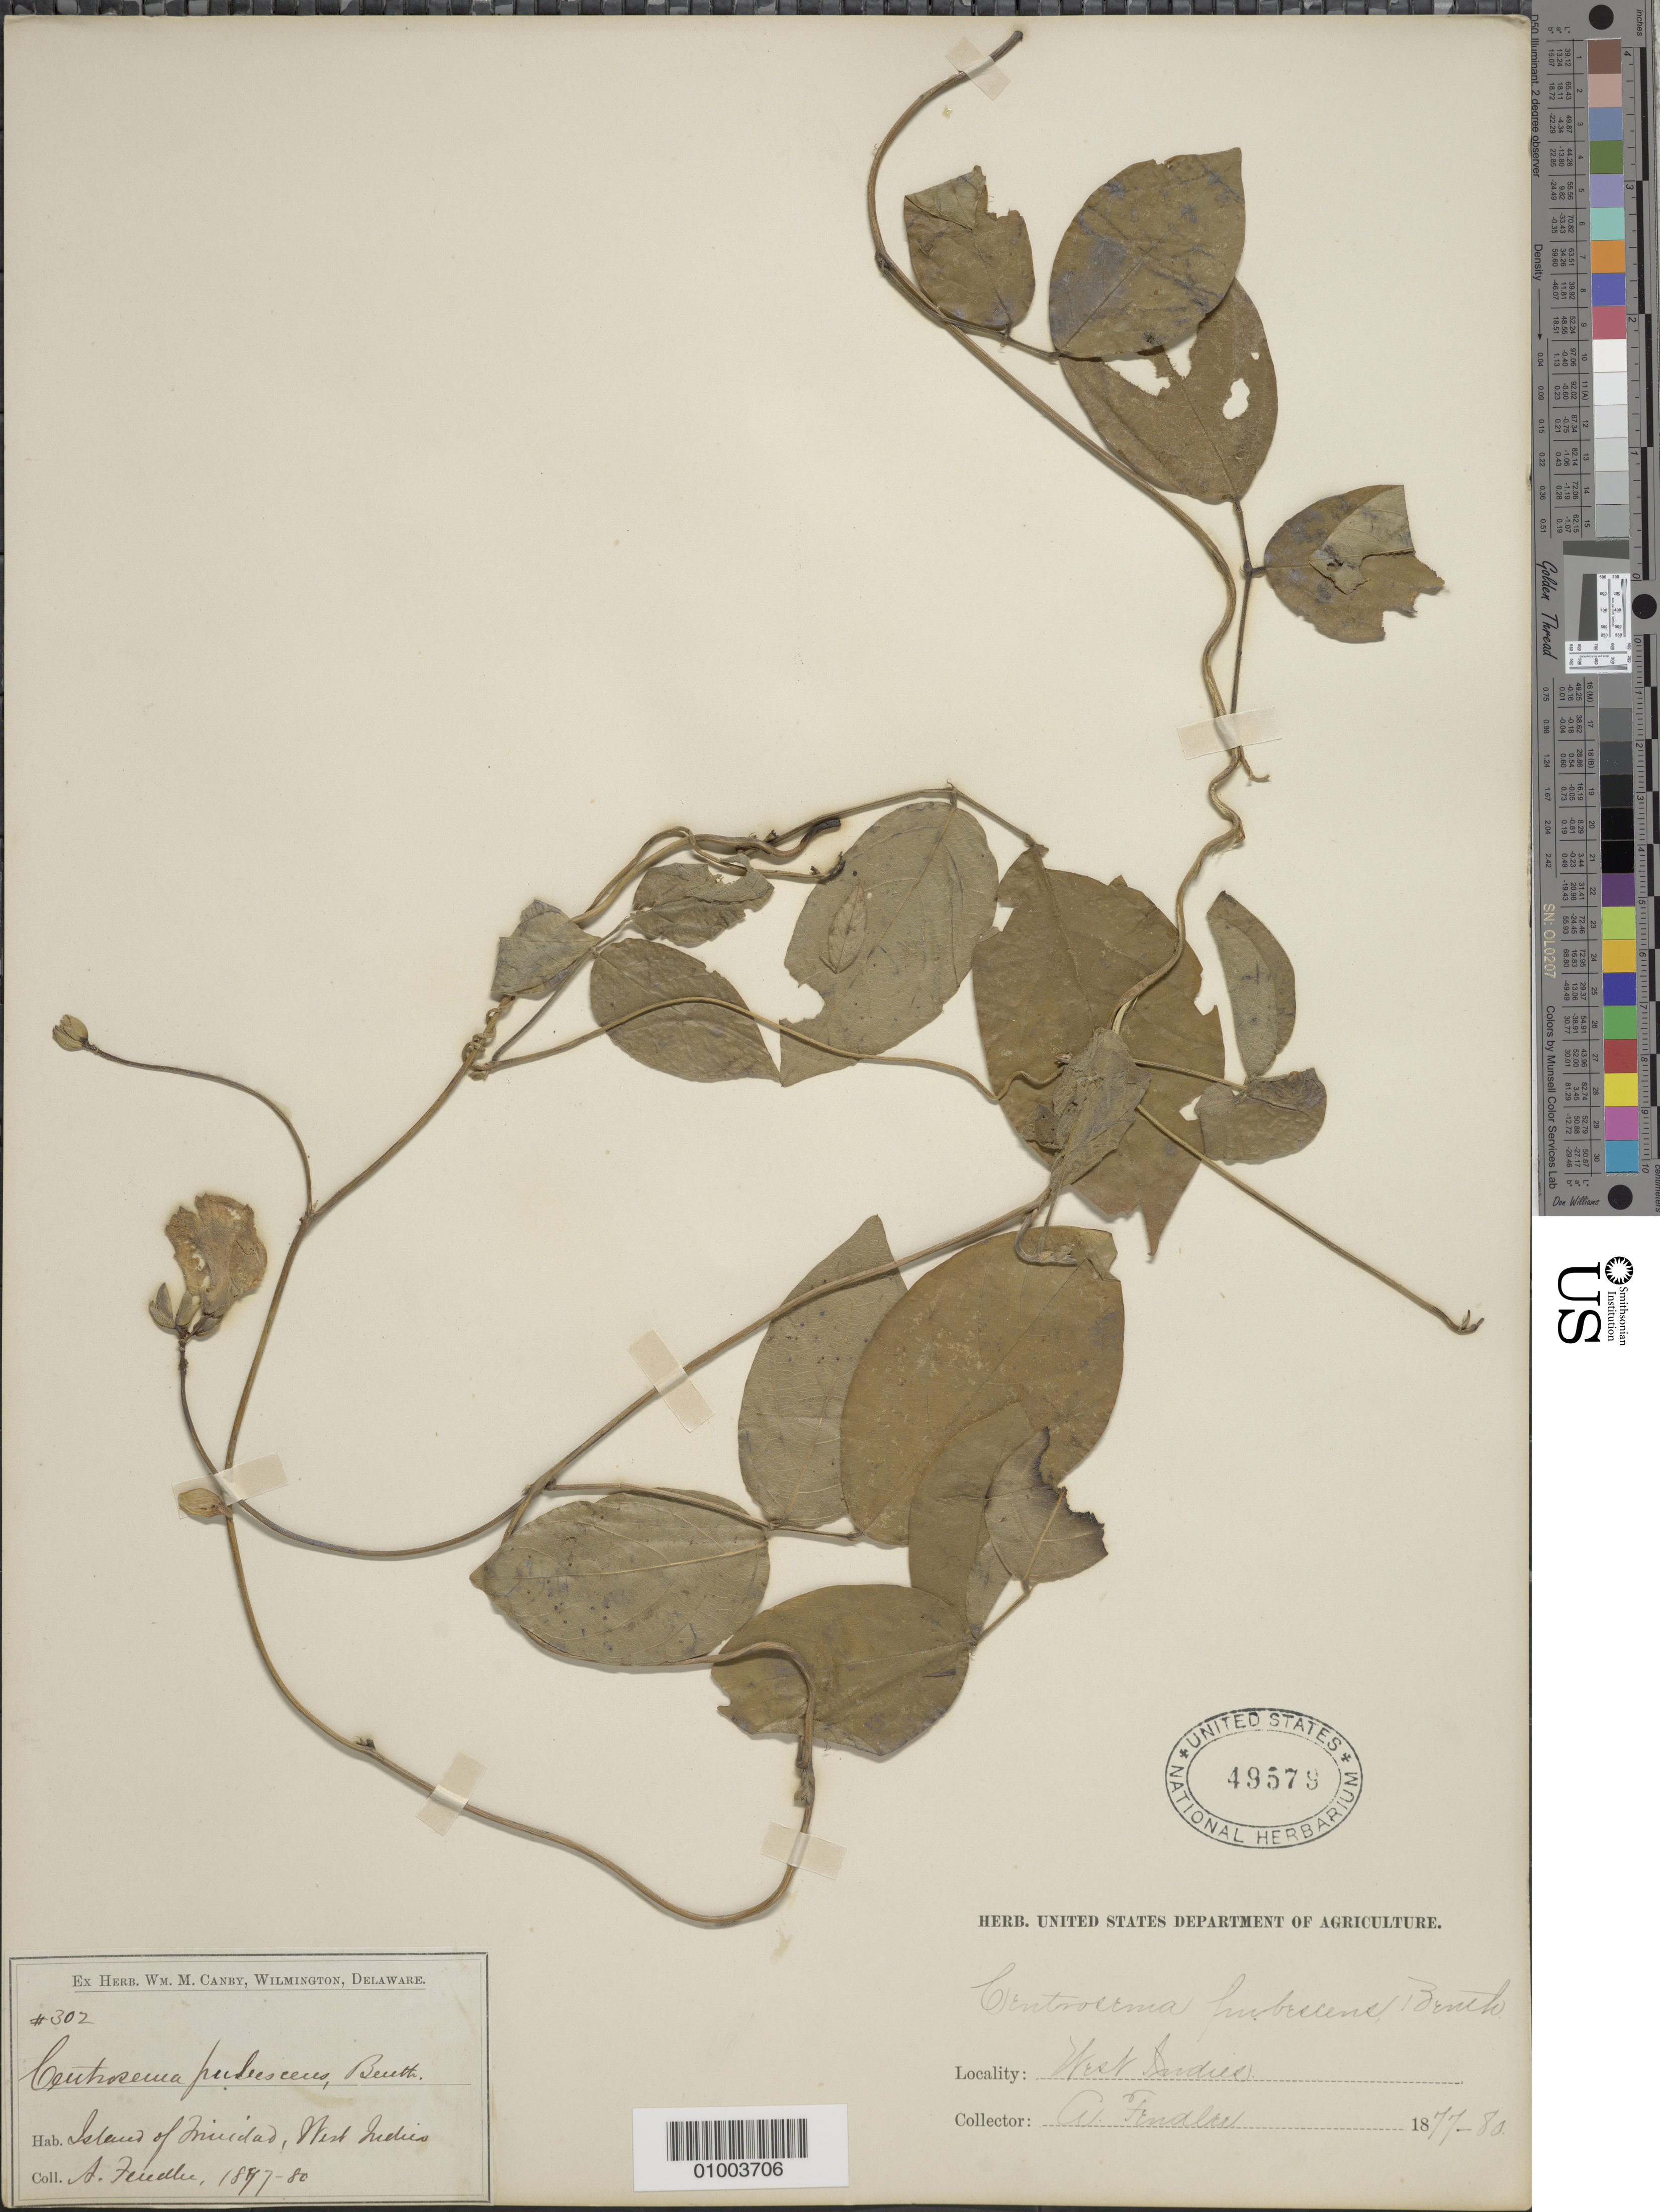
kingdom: Plantae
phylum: Tracheophyta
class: Magnoliopsida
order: Fabales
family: Fabaceae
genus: Centrosema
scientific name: Centrosema pubescens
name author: Benth.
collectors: A. Fendler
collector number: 302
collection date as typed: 1877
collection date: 1877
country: Trinidad and Tobago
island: Trinidad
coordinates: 0 N, 0 E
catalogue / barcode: US 49579